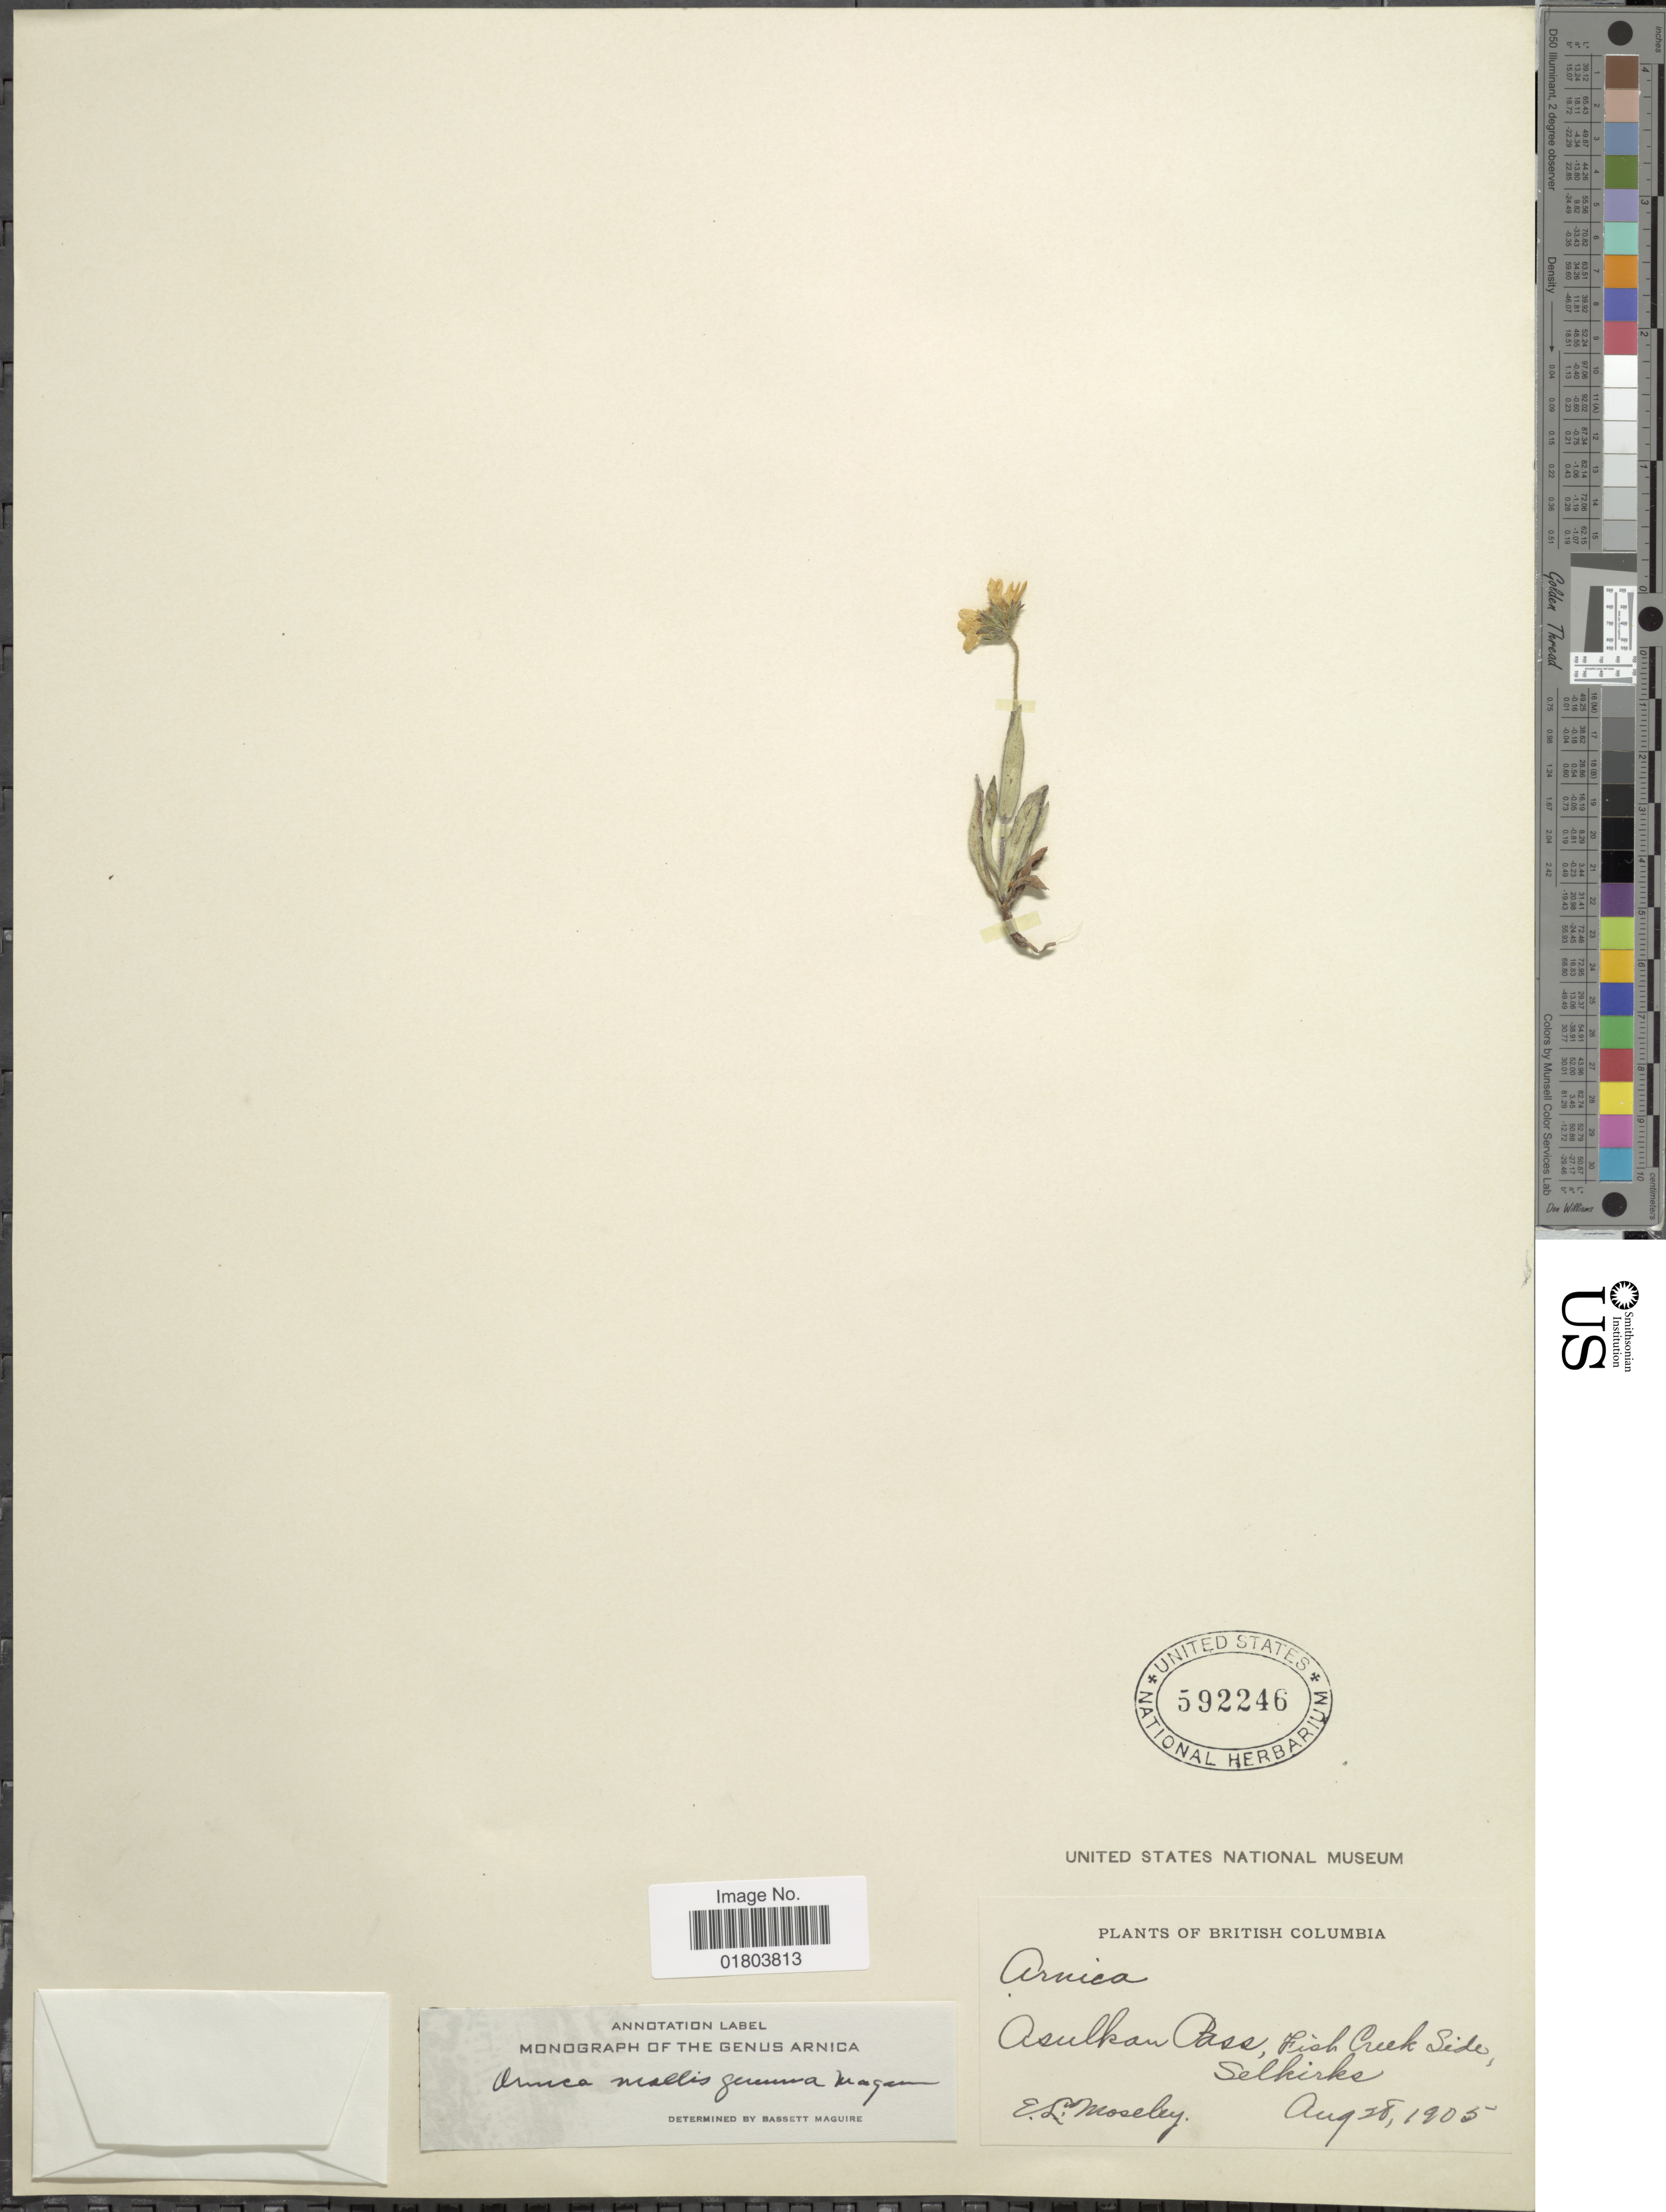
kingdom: Plantae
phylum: Tracheophyta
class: Magnoliopsida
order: Asterales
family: Asteraceae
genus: Arnica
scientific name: Arnica mollis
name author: Hook.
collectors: E. Moseley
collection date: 1905-08-28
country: Canada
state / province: British Columbia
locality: Asulkan Pass, Fish Creek Side, Selkirks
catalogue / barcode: US 592246